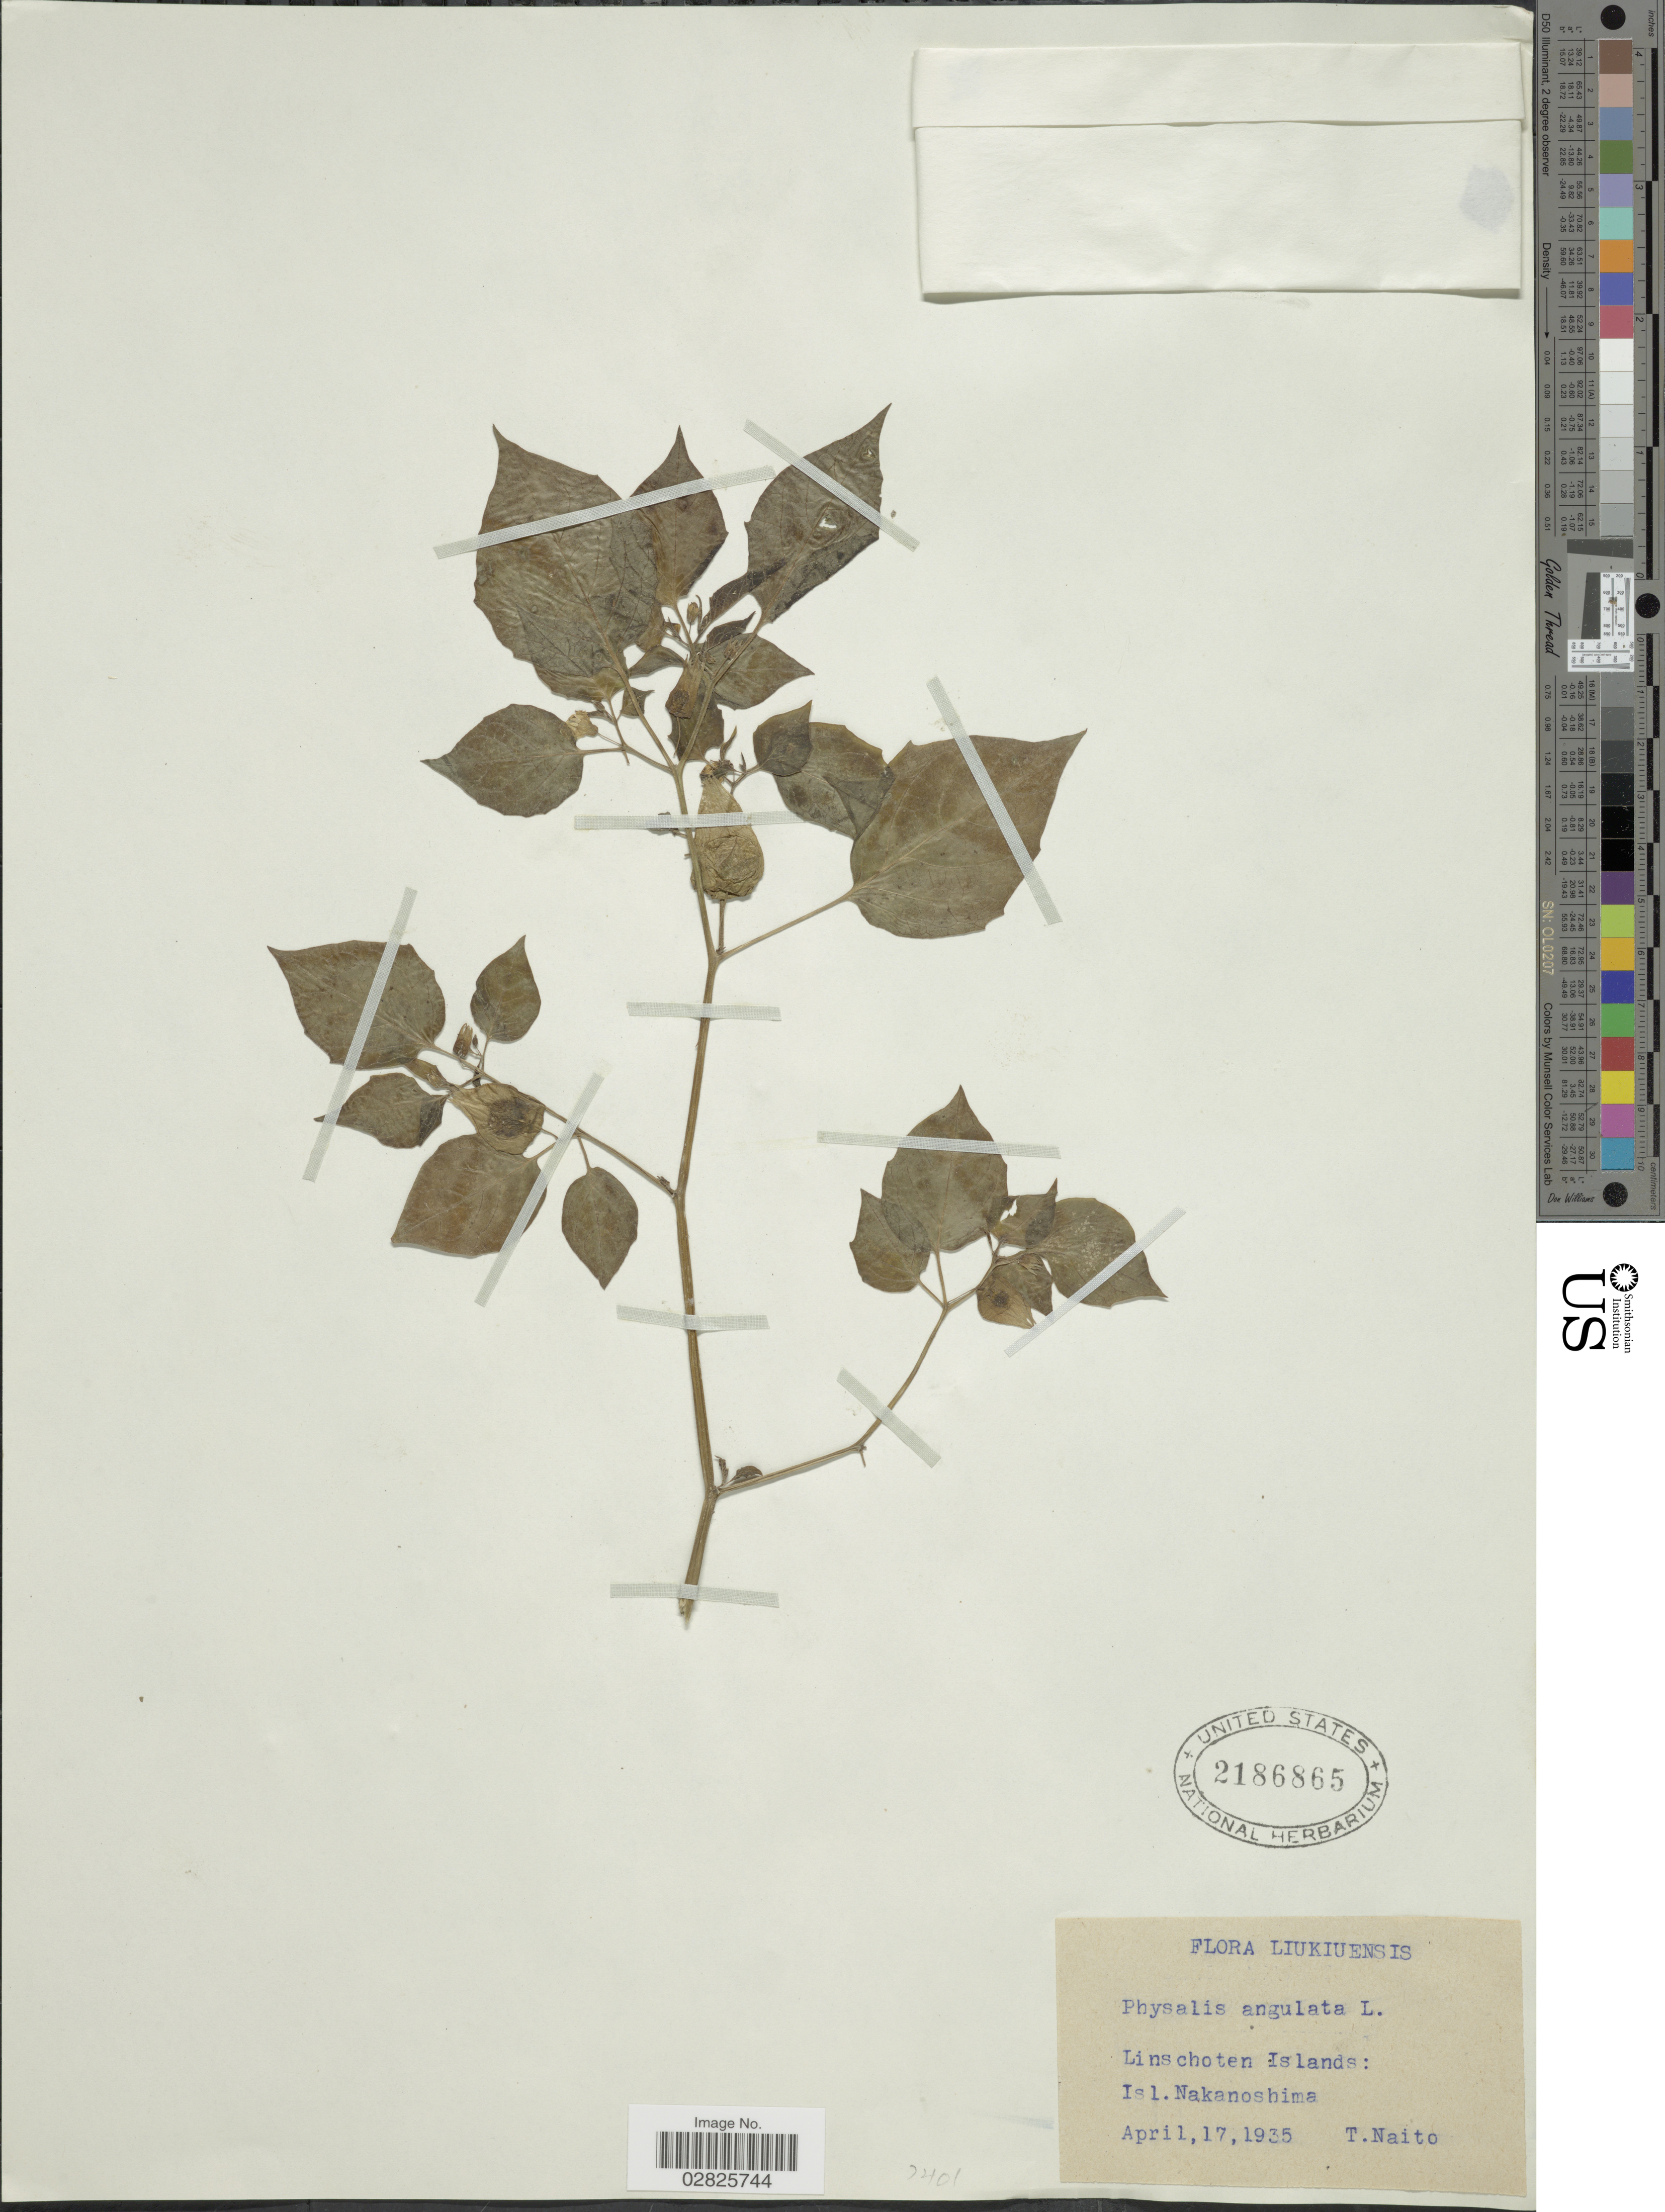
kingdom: Plantae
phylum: Tracheophyta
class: Magnoliopsida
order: Solanales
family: Solanaceae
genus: Physalis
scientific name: Physalis angulata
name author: L.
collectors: T. Naito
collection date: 1935-04-17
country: Japan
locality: Liukiuensis. Linschoten Islands: Isl. Nakanoshima.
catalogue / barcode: US 2186865